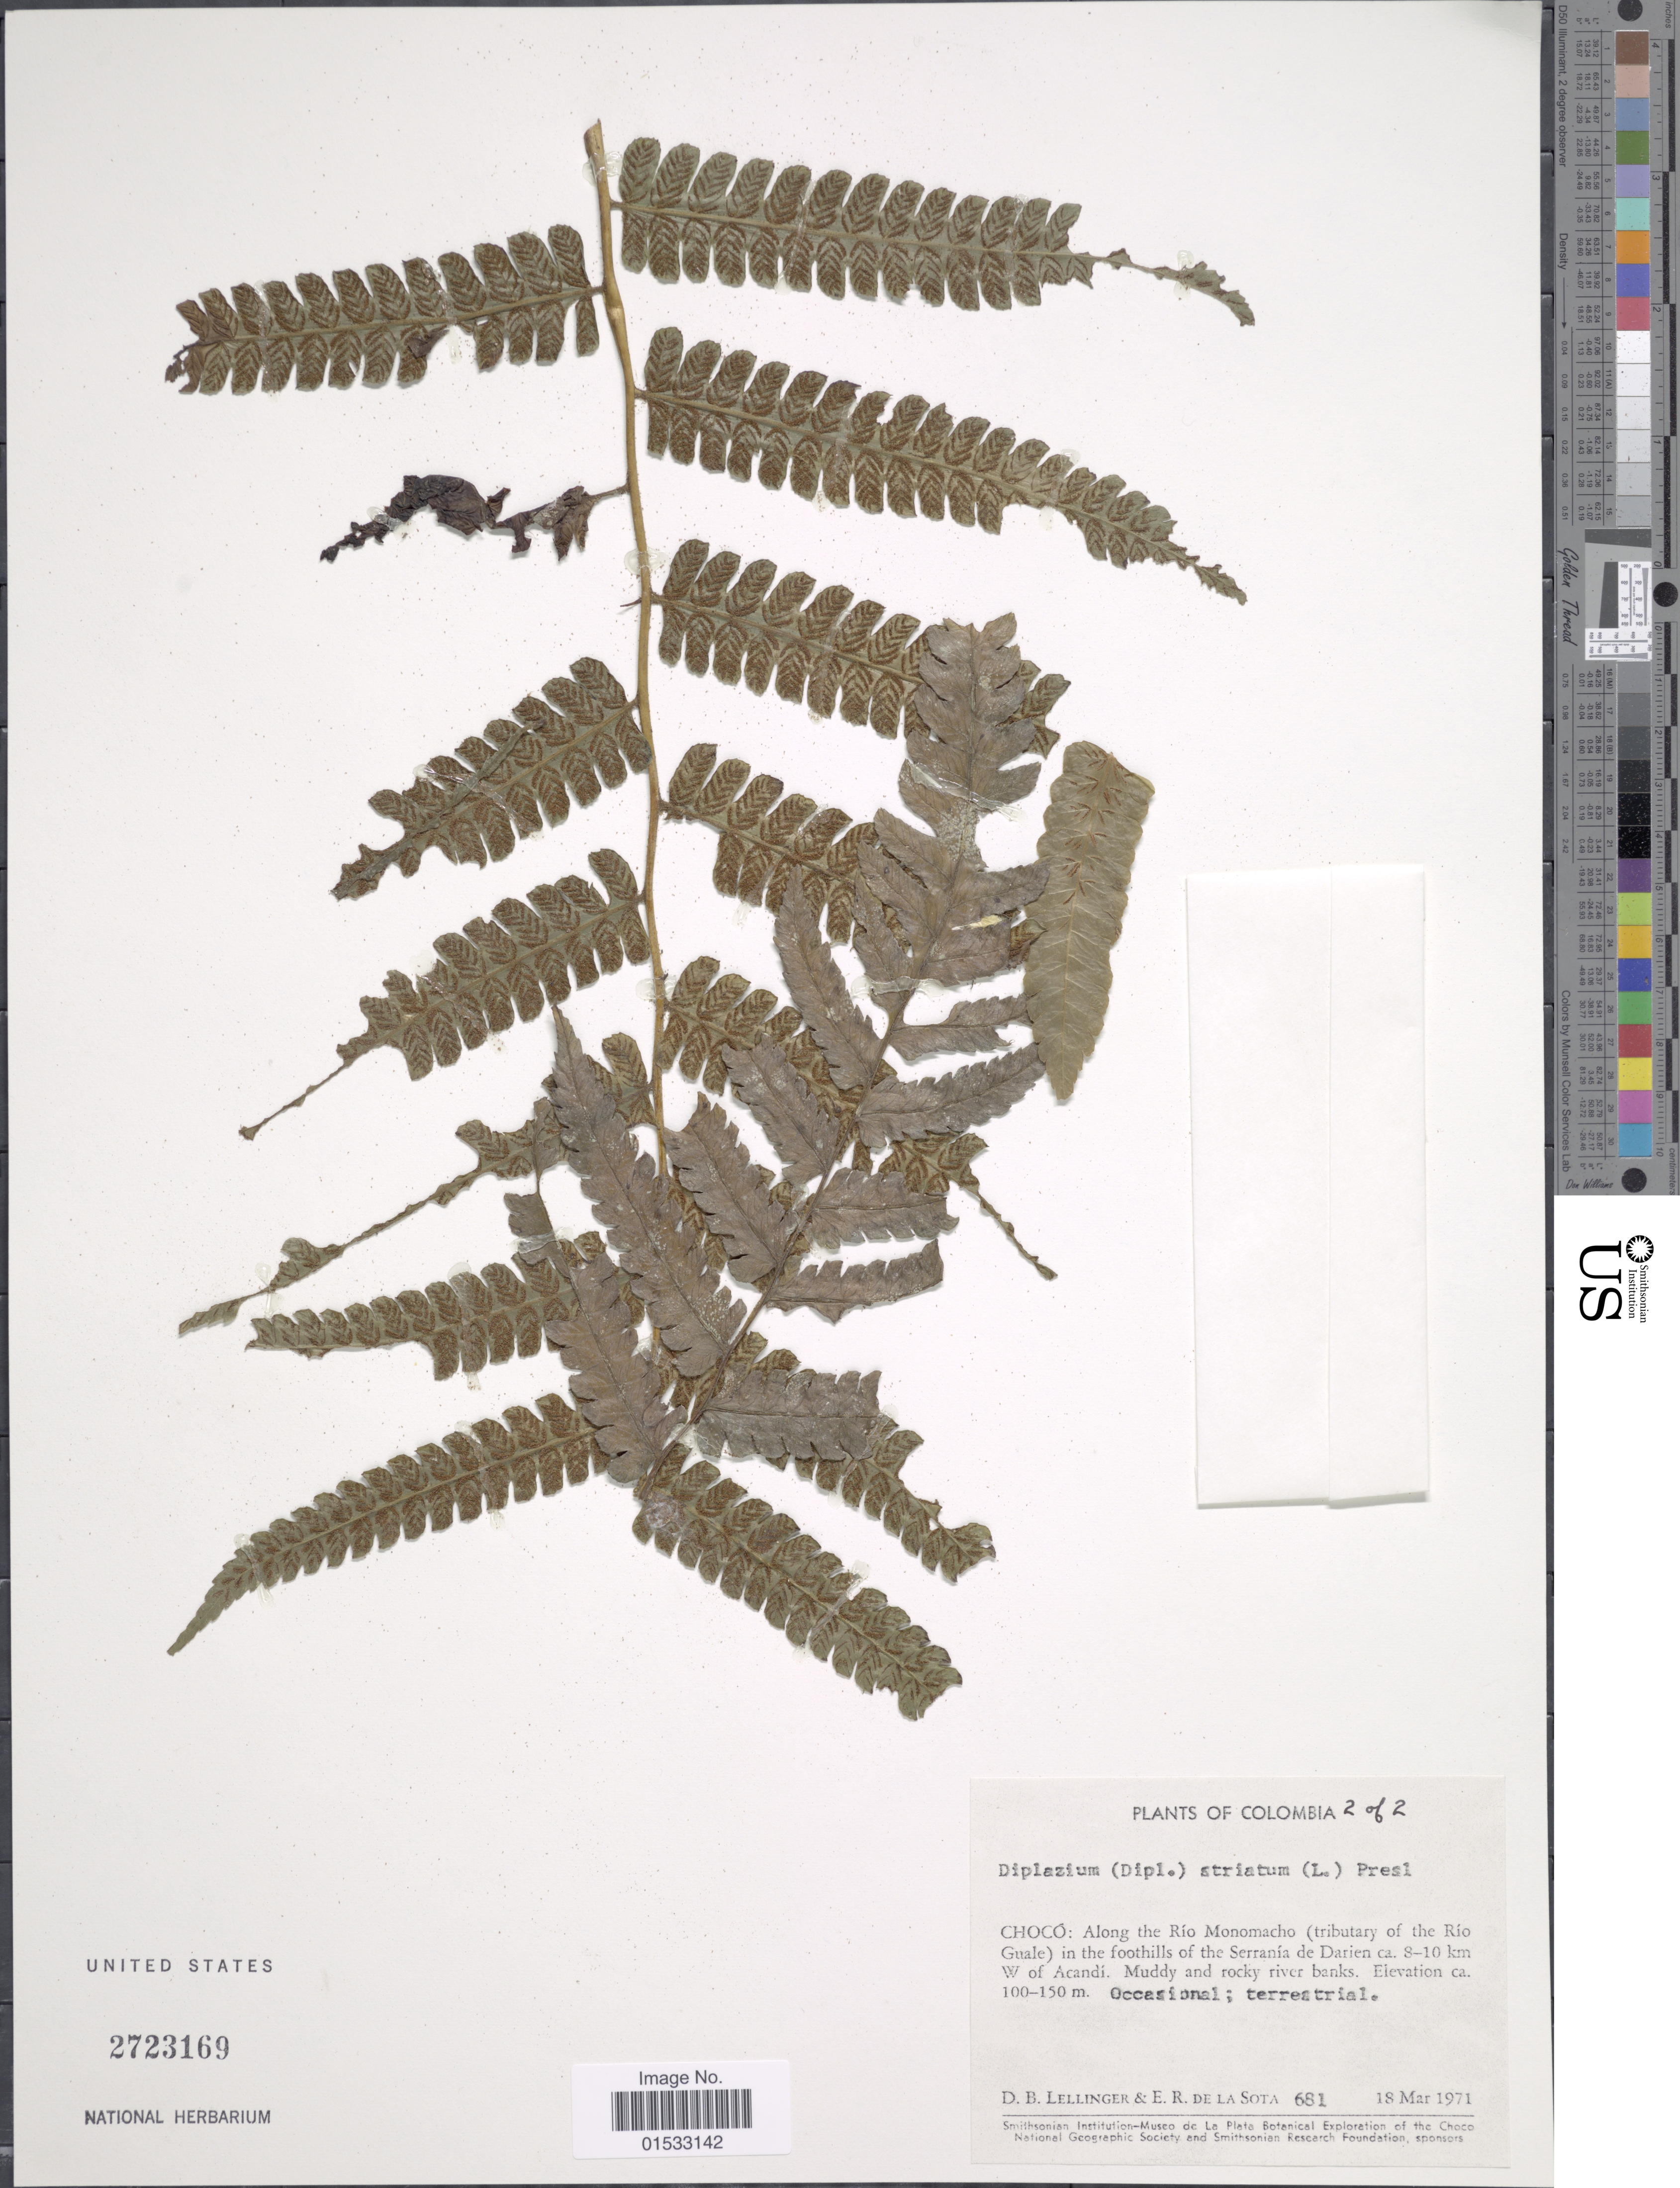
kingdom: Plantae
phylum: Tracheophyta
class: Polypodiopsida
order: Polypodiales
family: Athyriaceae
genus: Diplazium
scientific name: Diplazium striatum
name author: (L.) C. Presl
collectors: D. B. Lellinger & E. R. de la Sota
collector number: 681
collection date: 1971-03-18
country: Colombia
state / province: Chocó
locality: Along the Río Monomacho (tributary of the Río Guale) in the foothills of the Serranía de Darien ca. 8-10 km W of Acandí.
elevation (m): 100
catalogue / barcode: US 2723169